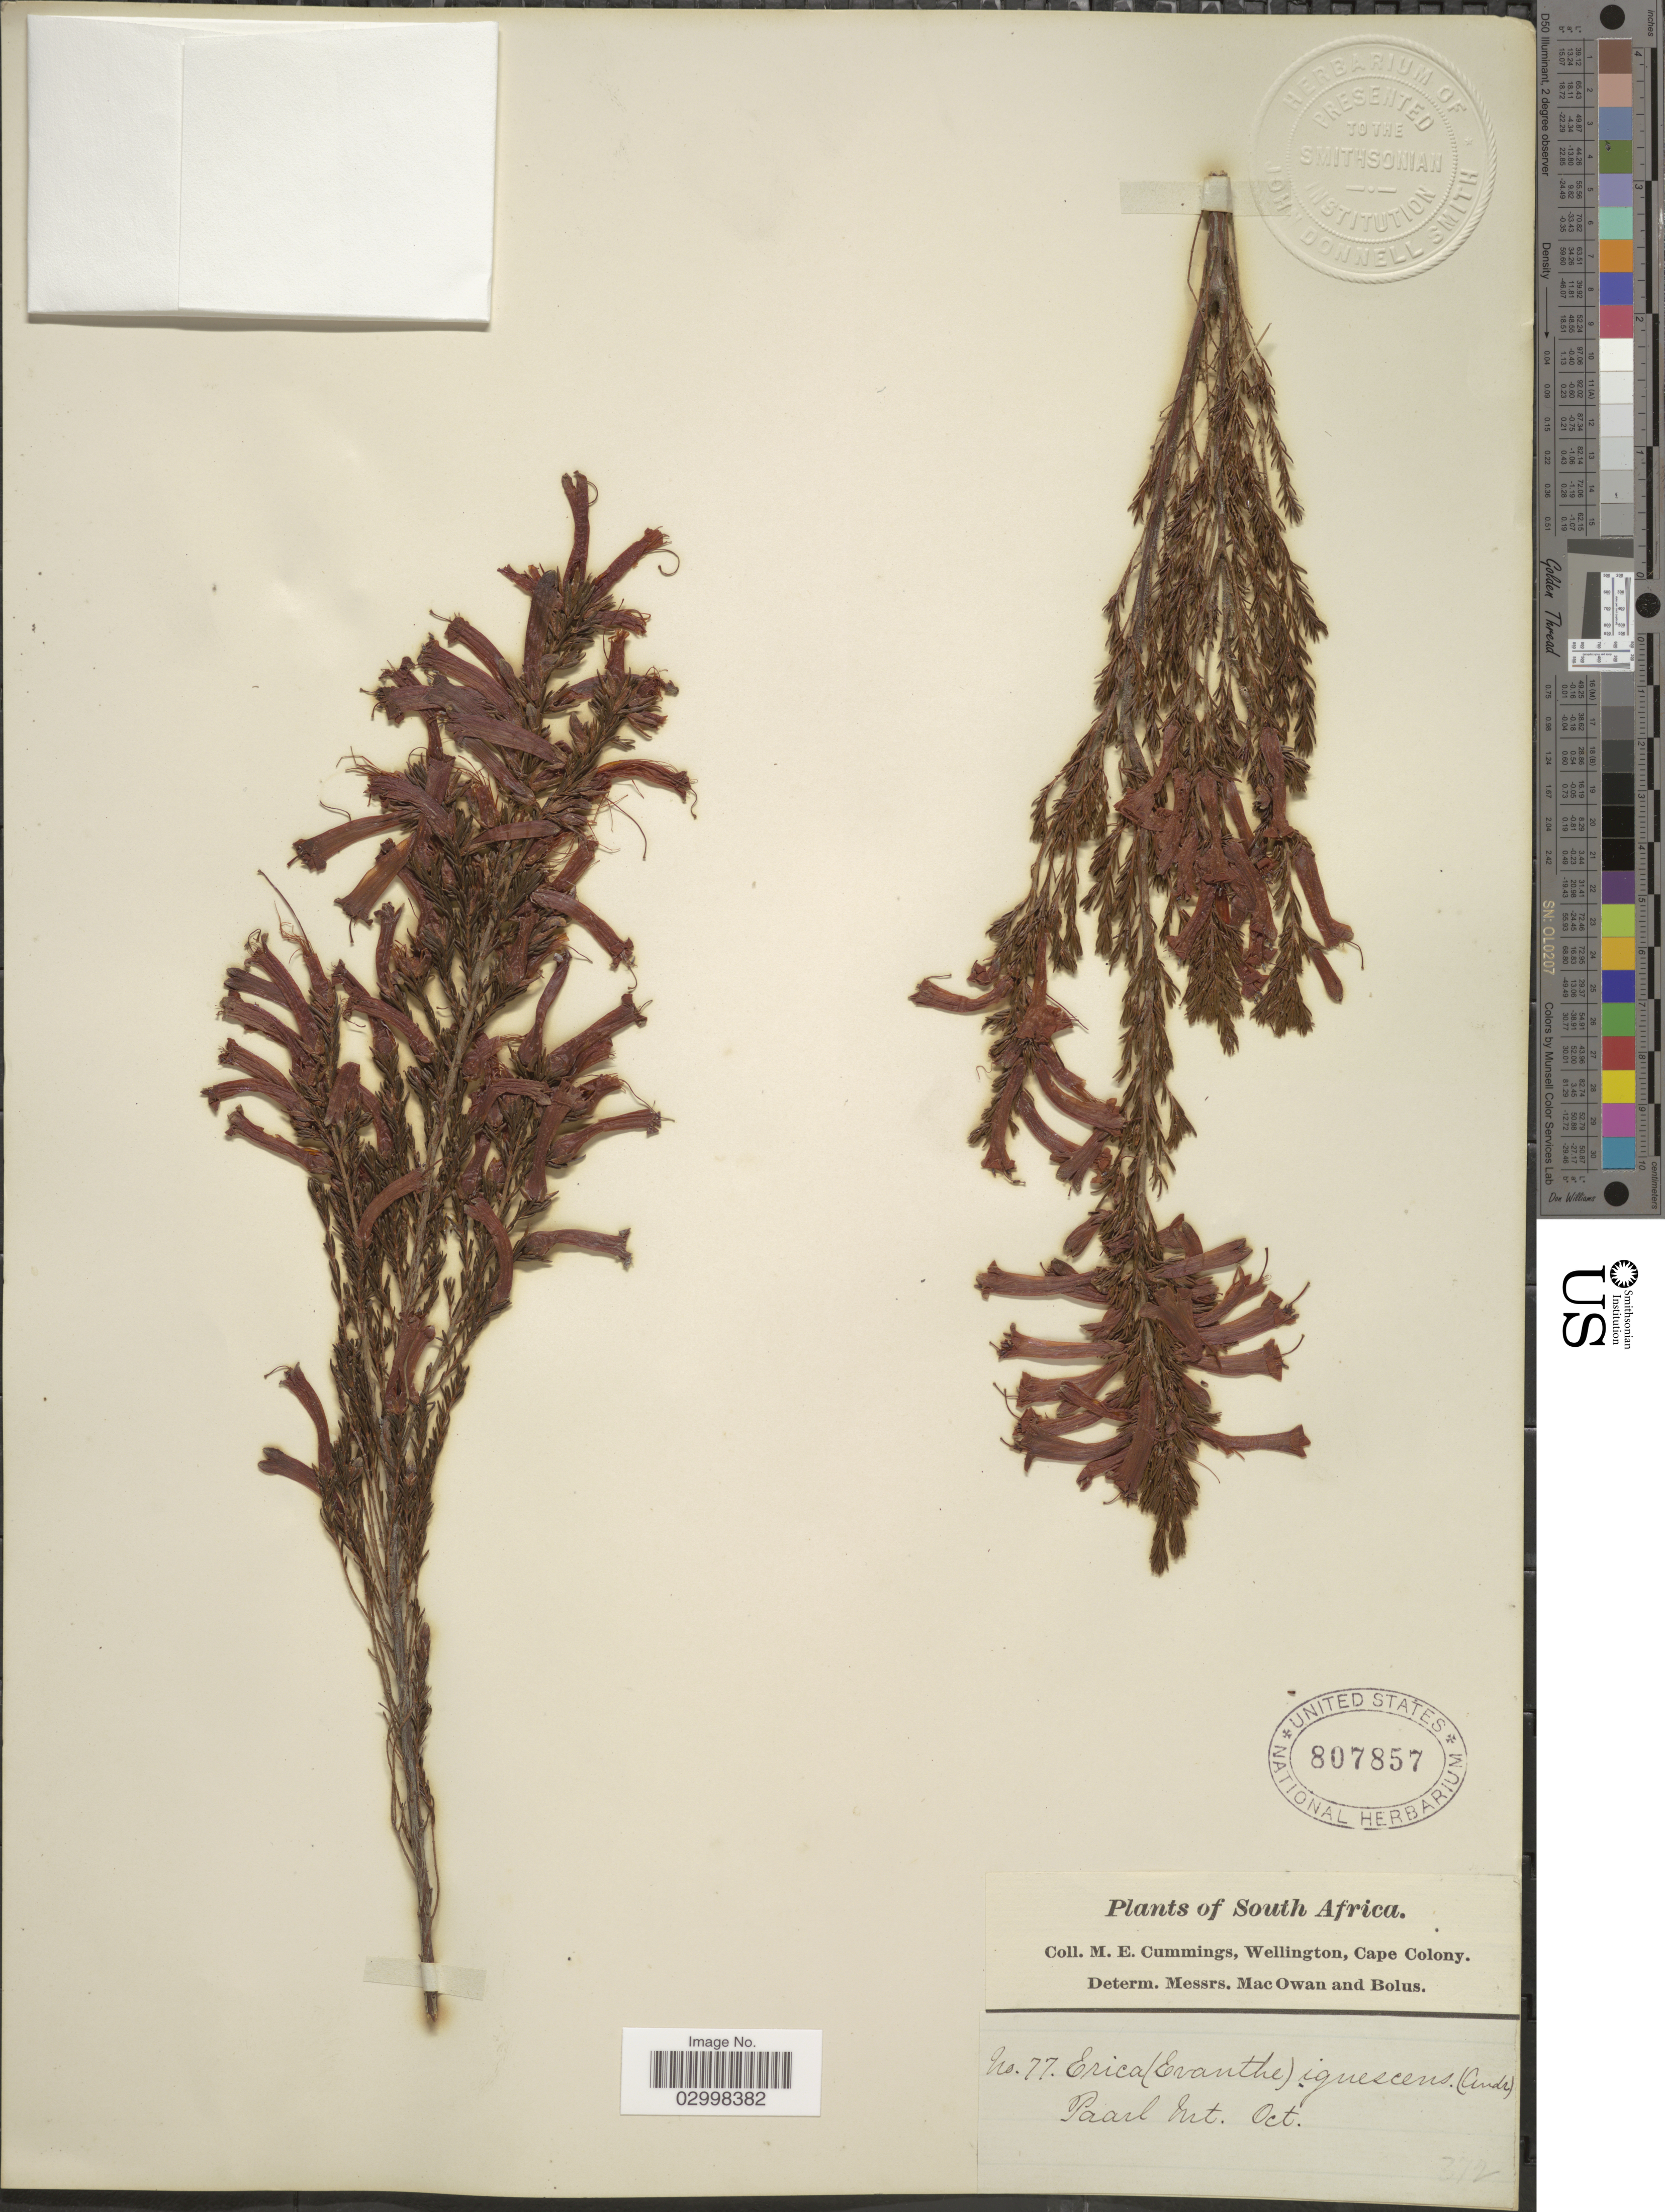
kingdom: Plantae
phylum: Tracheophyta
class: Magnoliopsida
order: Ericales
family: Ericaceae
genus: Erica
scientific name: Erica ignescens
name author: Andrews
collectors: M. E. Cummings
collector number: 77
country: South Africa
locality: Paarl Mt.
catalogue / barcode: US 807857